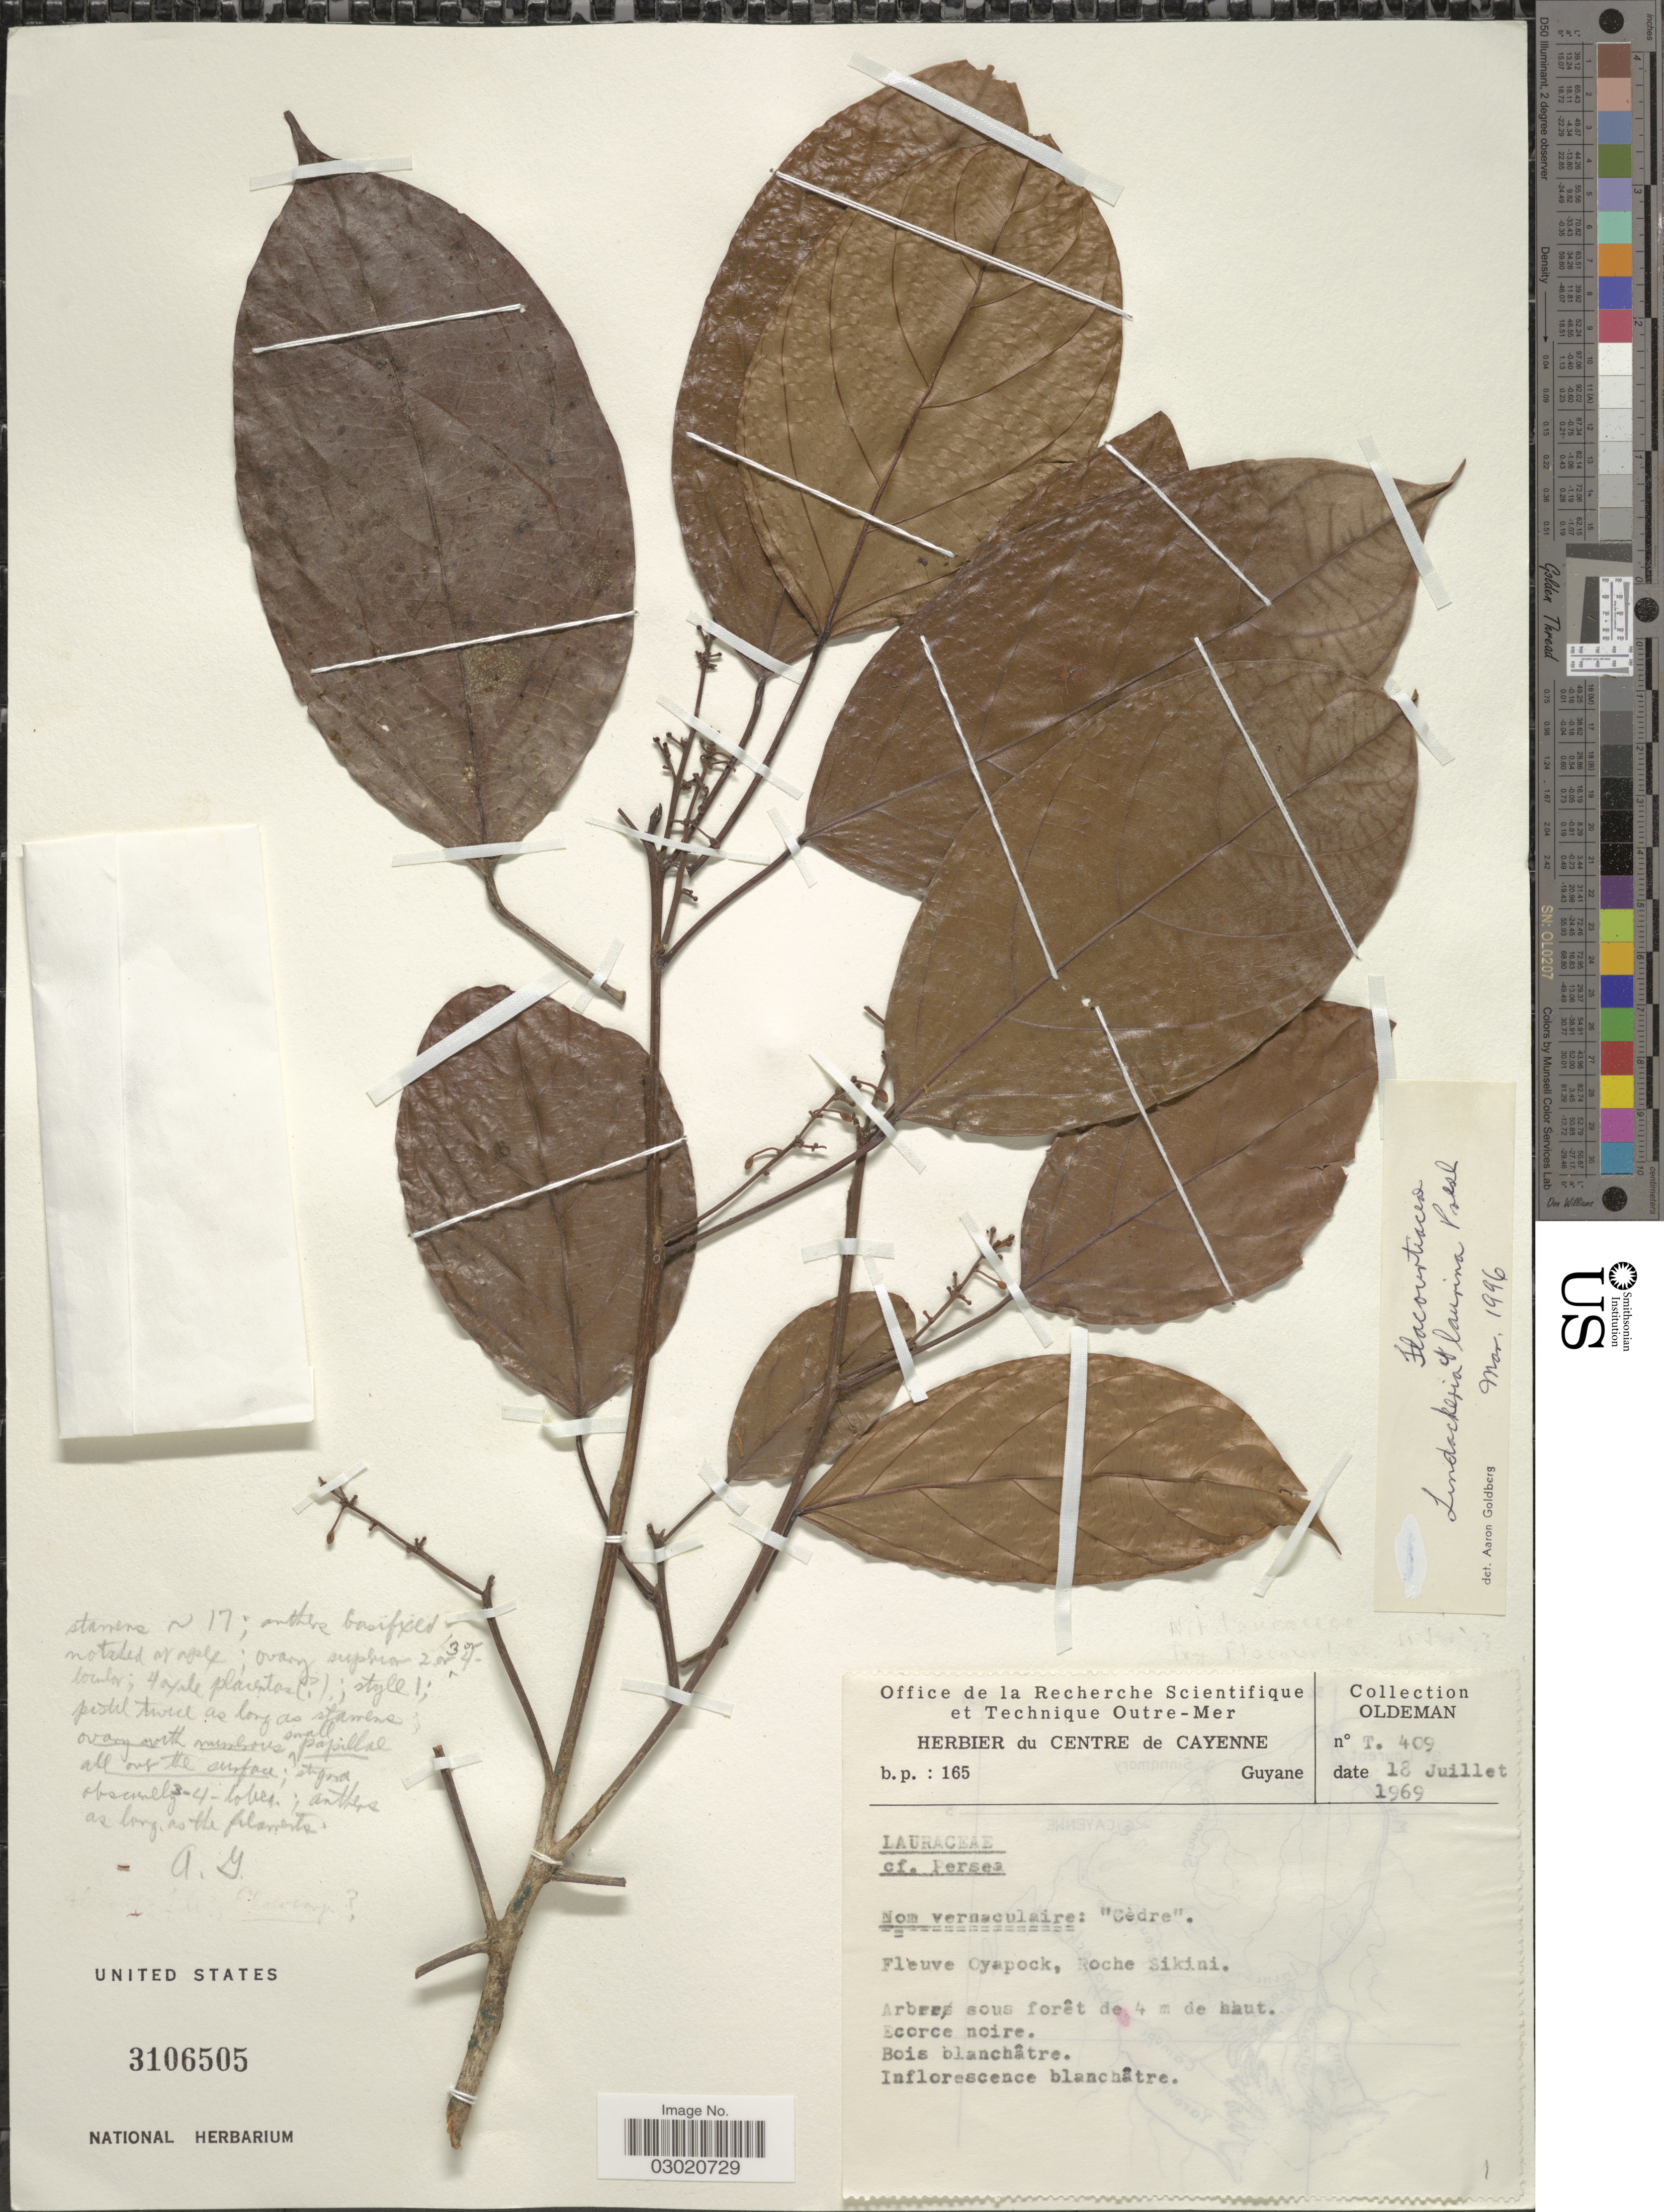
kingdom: Plantae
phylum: Tracheophyta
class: Magnoliopsida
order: Malpighiales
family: Achariaceae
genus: Lindackeria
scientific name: Lindackeria laurina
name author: C. Presl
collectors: -- Oldeman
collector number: T. 409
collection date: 1969-07-18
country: French Guiana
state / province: Cayenne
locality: Fleuve Oyapock, Roche Sikini.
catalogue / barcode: US 3106505